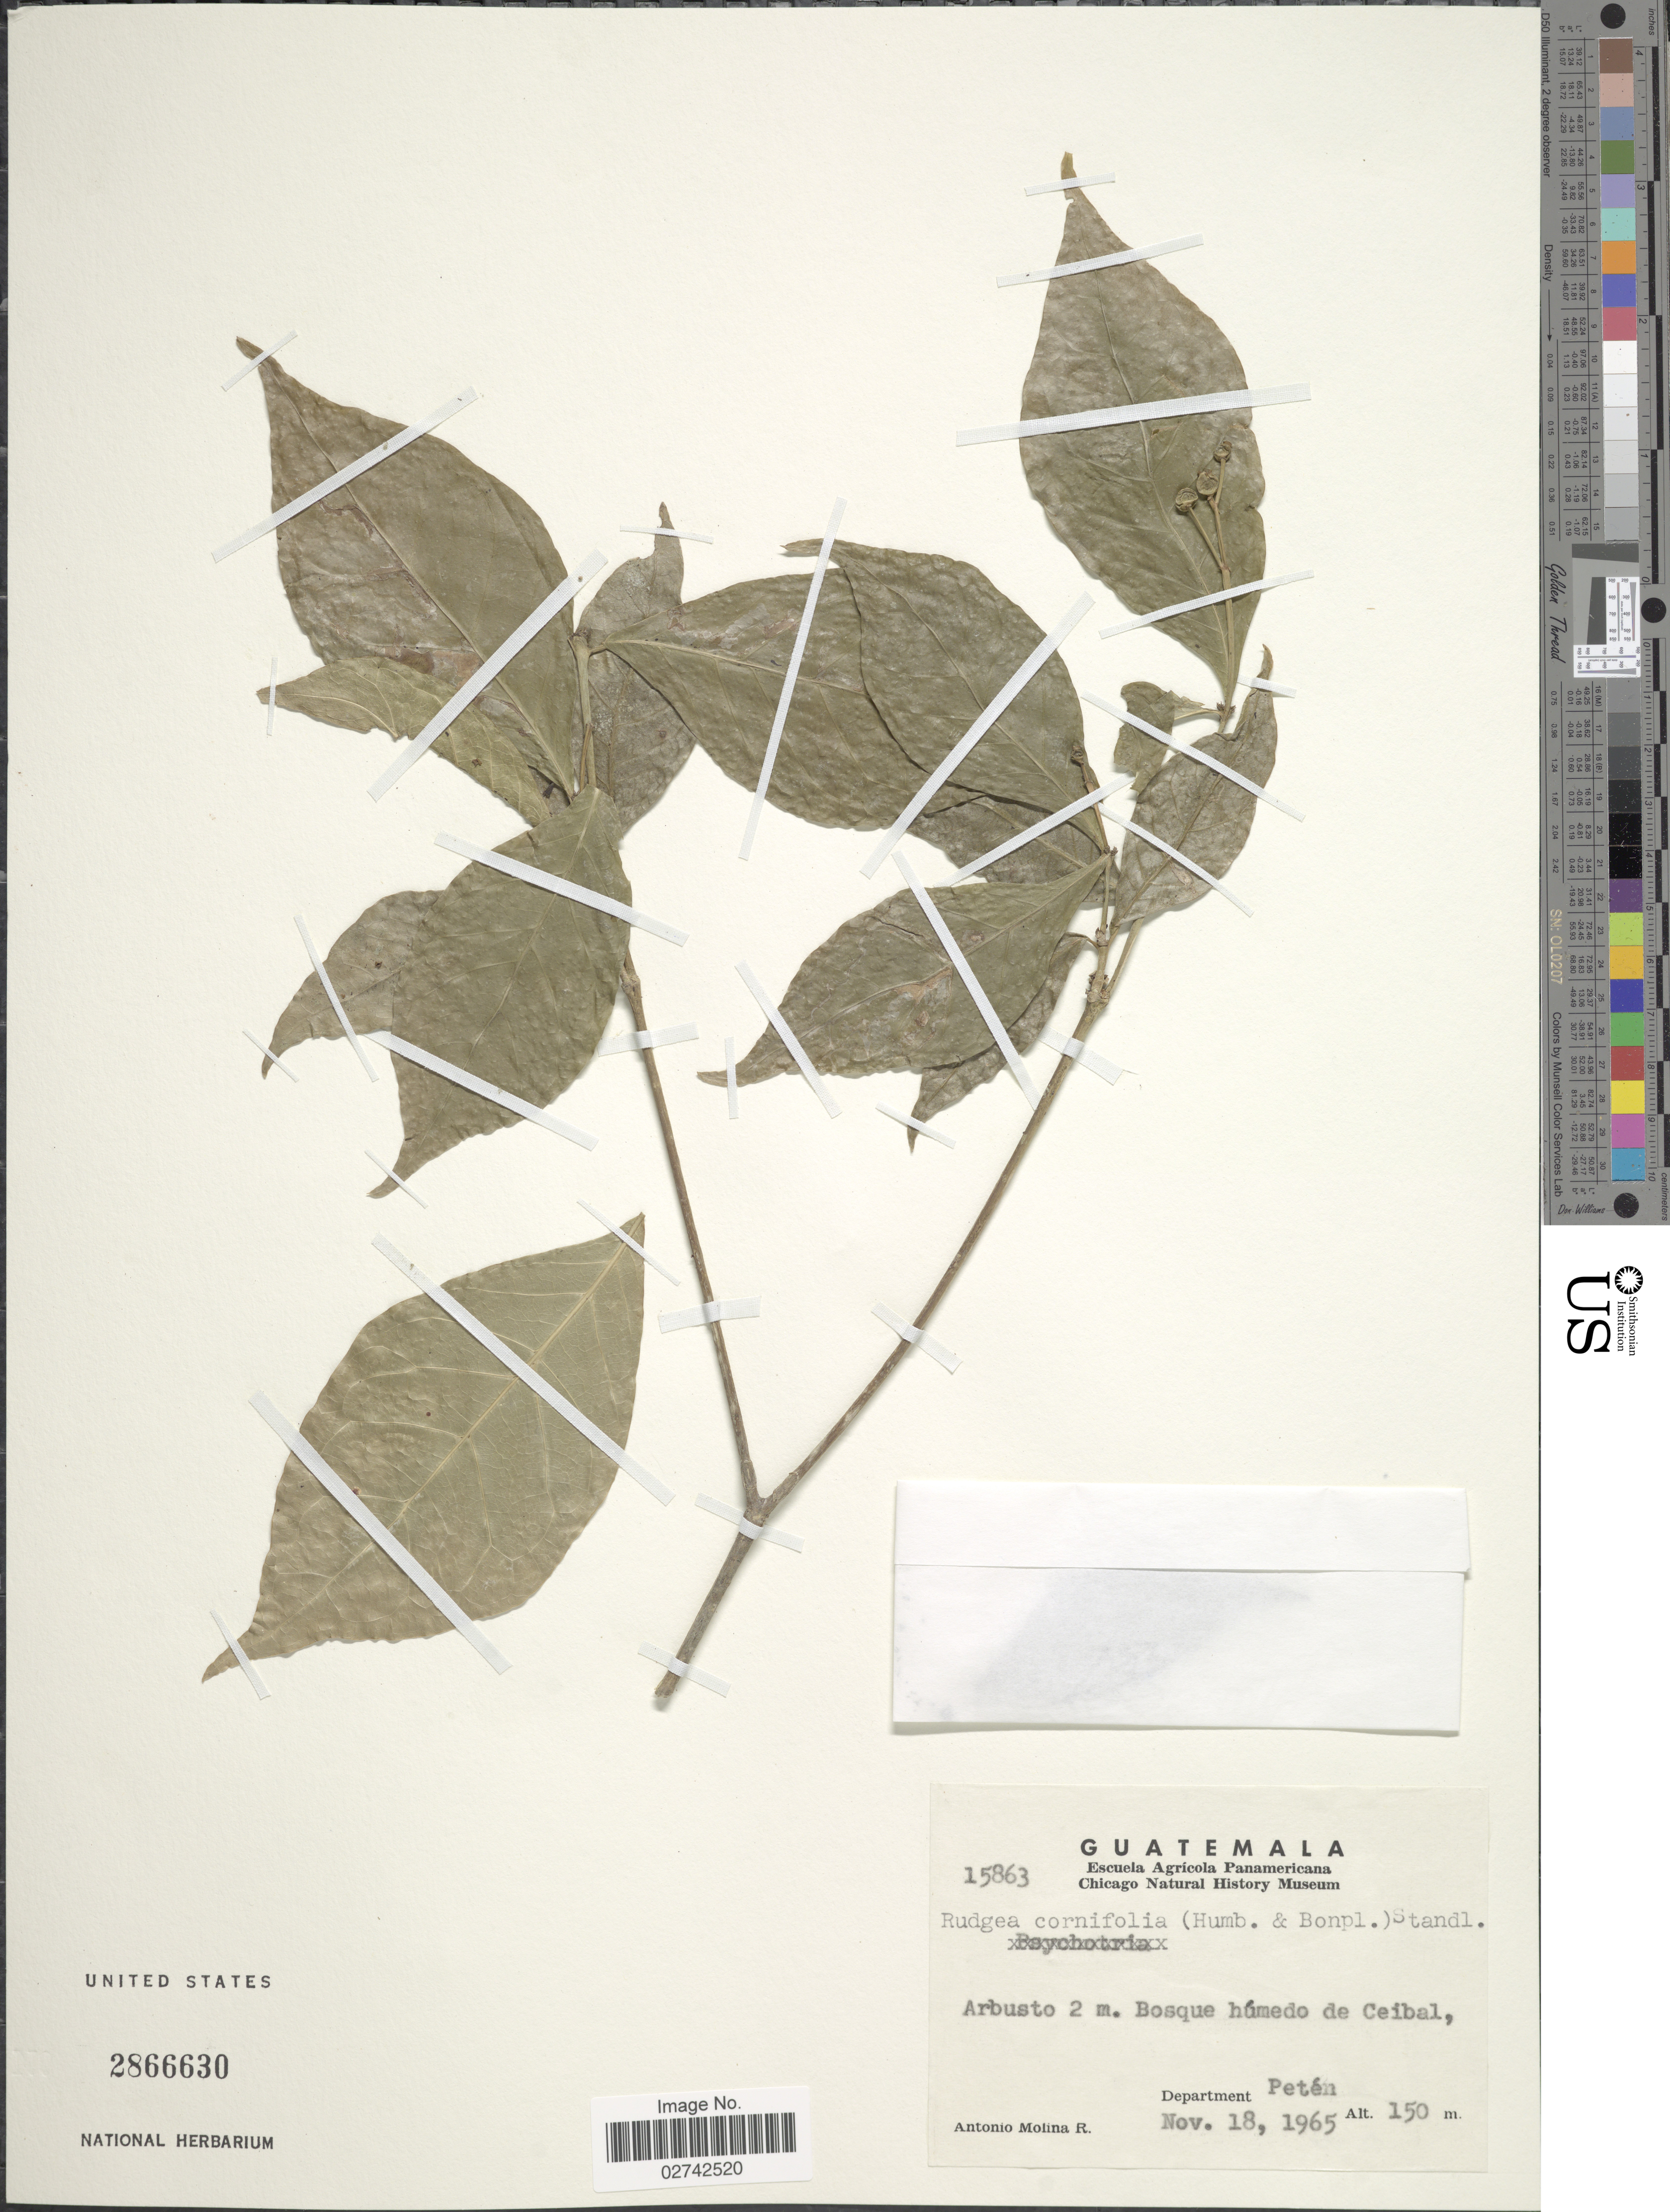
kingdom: Plantae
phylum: Tracheophyta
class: Magnoliopsida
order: Gentianales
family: Rubiaceae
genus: Rudgea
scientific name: Rudgea cornifolia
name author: (Kunth) Standl.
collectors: A. Molina R.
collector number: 15863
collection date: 1965-11-18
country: Guatemala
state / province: El Petén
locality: Bosque humedo de Ceibal, Departament Peten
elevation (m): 150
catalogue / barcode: US 2866630